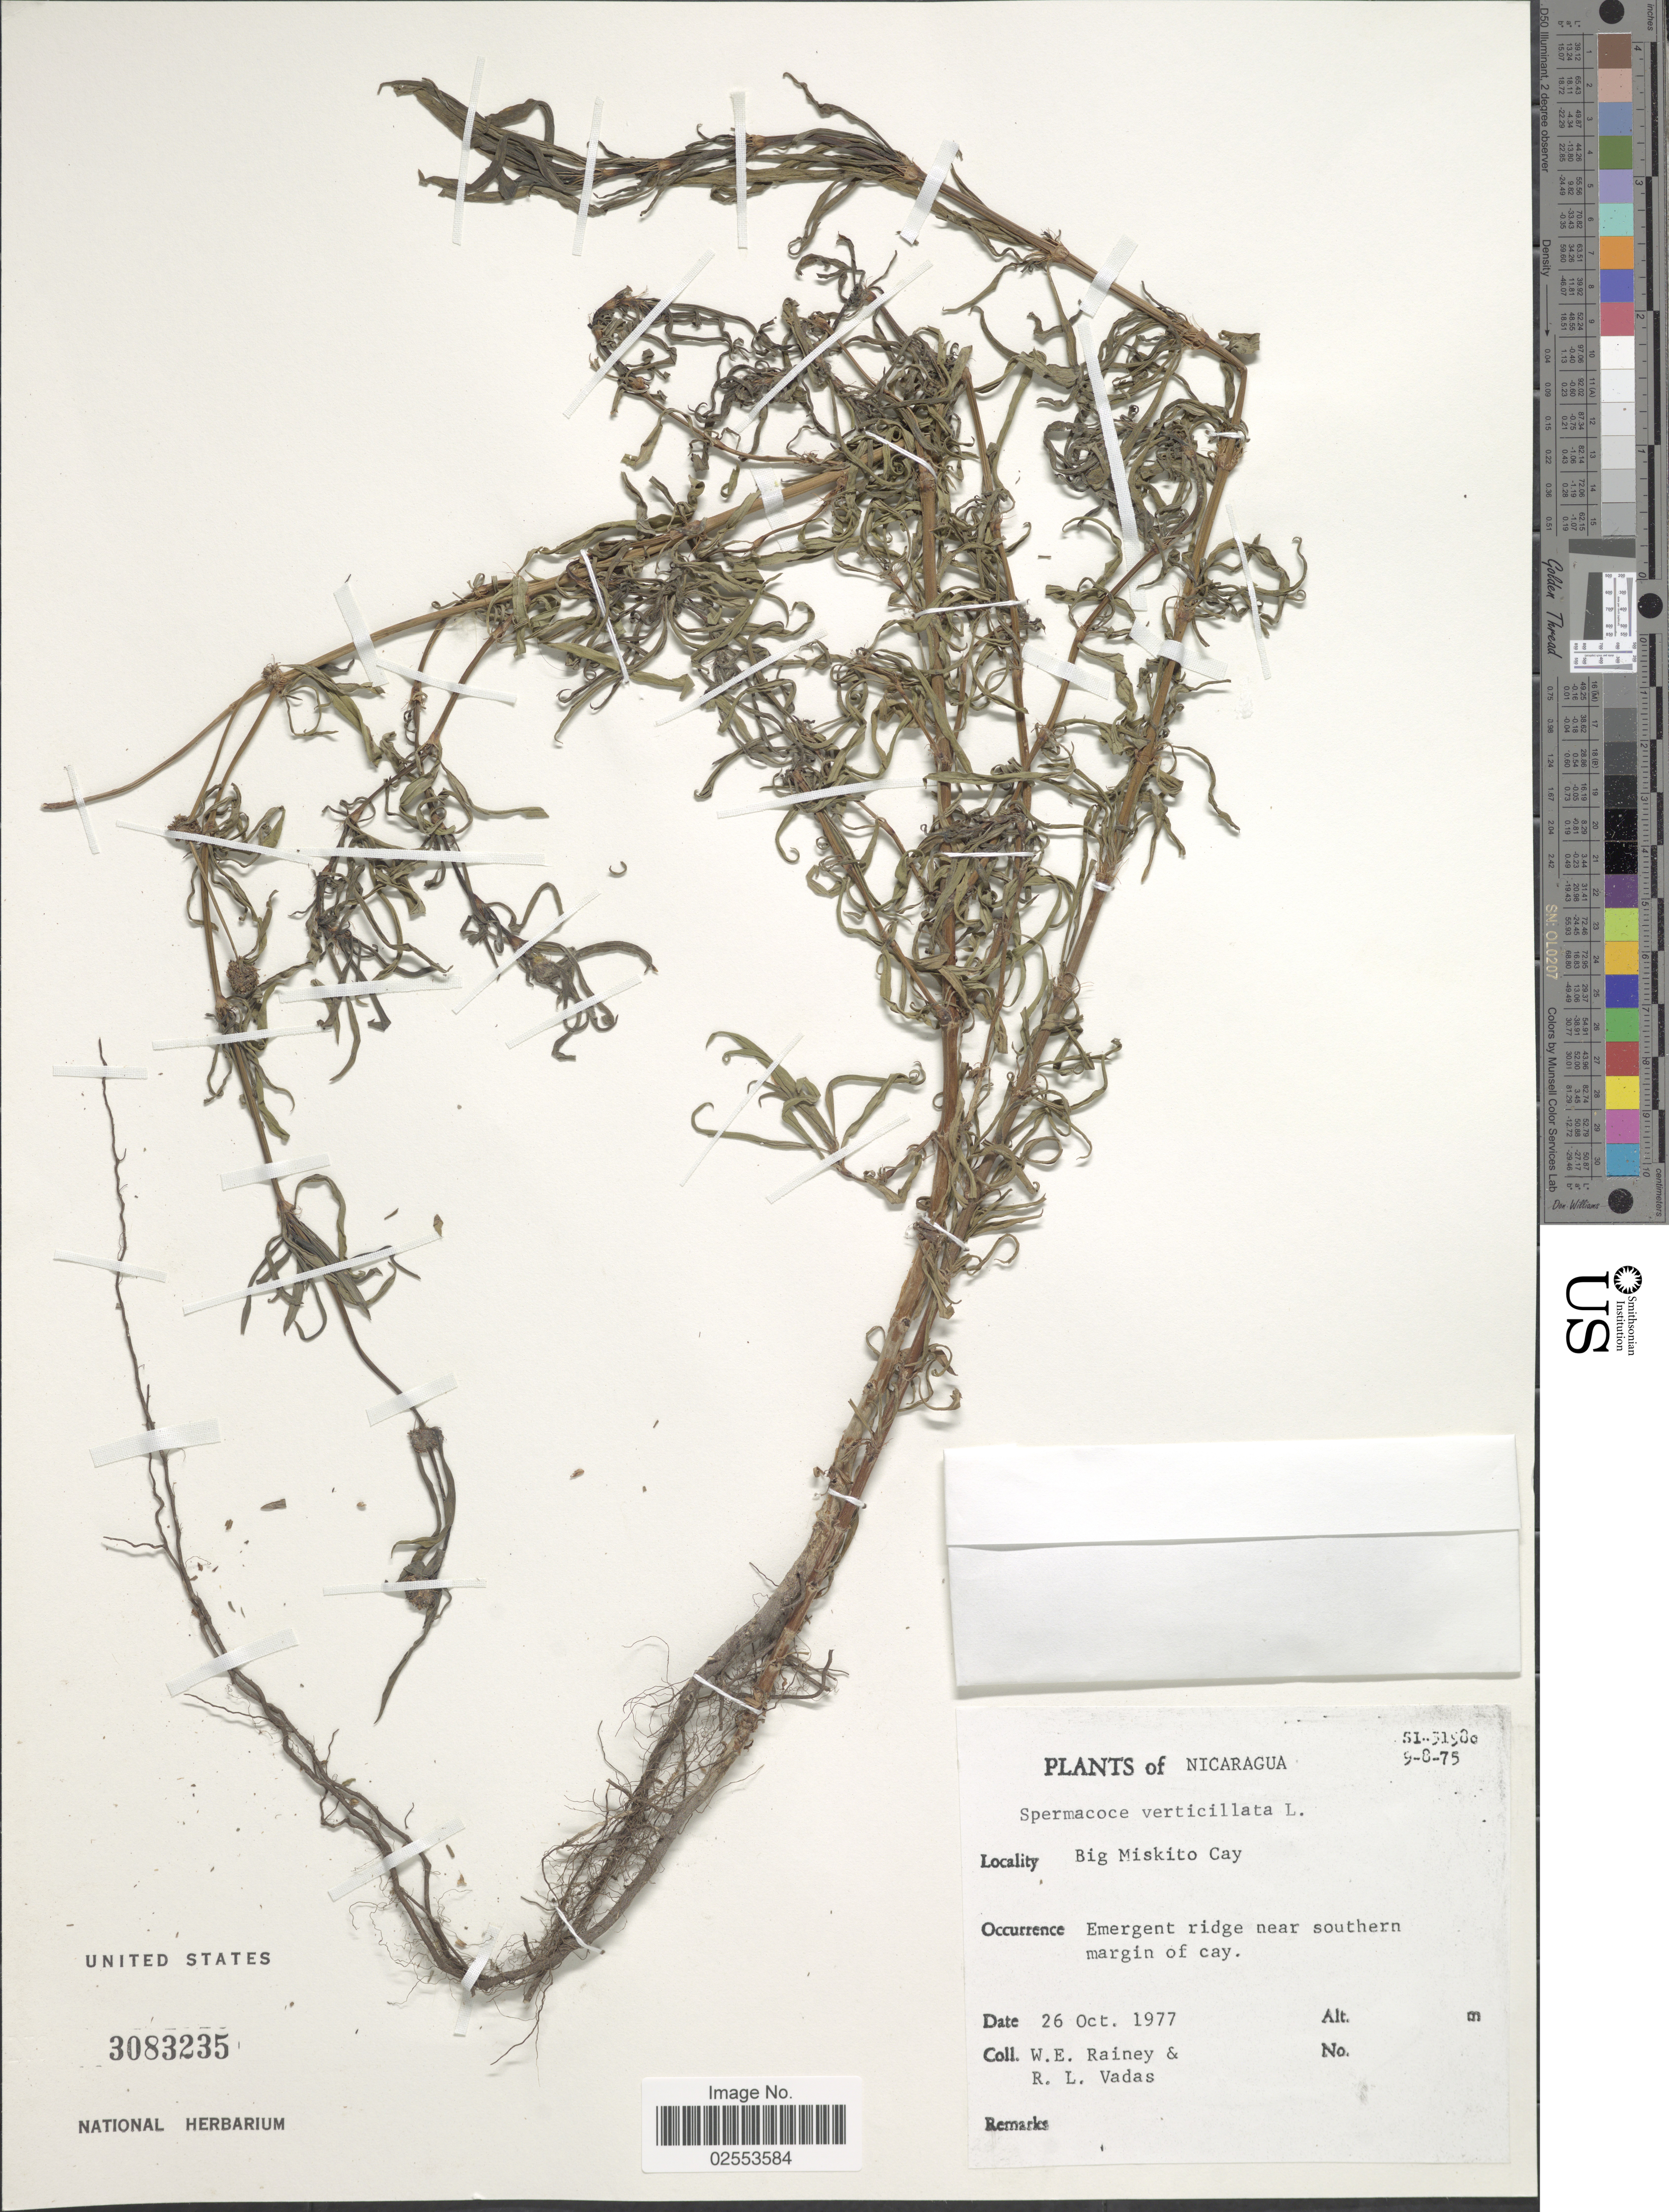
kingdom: Plantae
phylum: Tracheophyta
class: Magnoliopsida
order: Gentianales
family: Rubiaceae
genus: Spermacoce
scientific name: Spermacoce verticillata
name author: L.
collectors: W. E. Rainey & R. Vadas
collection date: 1977-10-26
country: Nicaragua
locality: Big Miskito Cay. Near southern margin of cay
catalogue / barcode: US 3083235